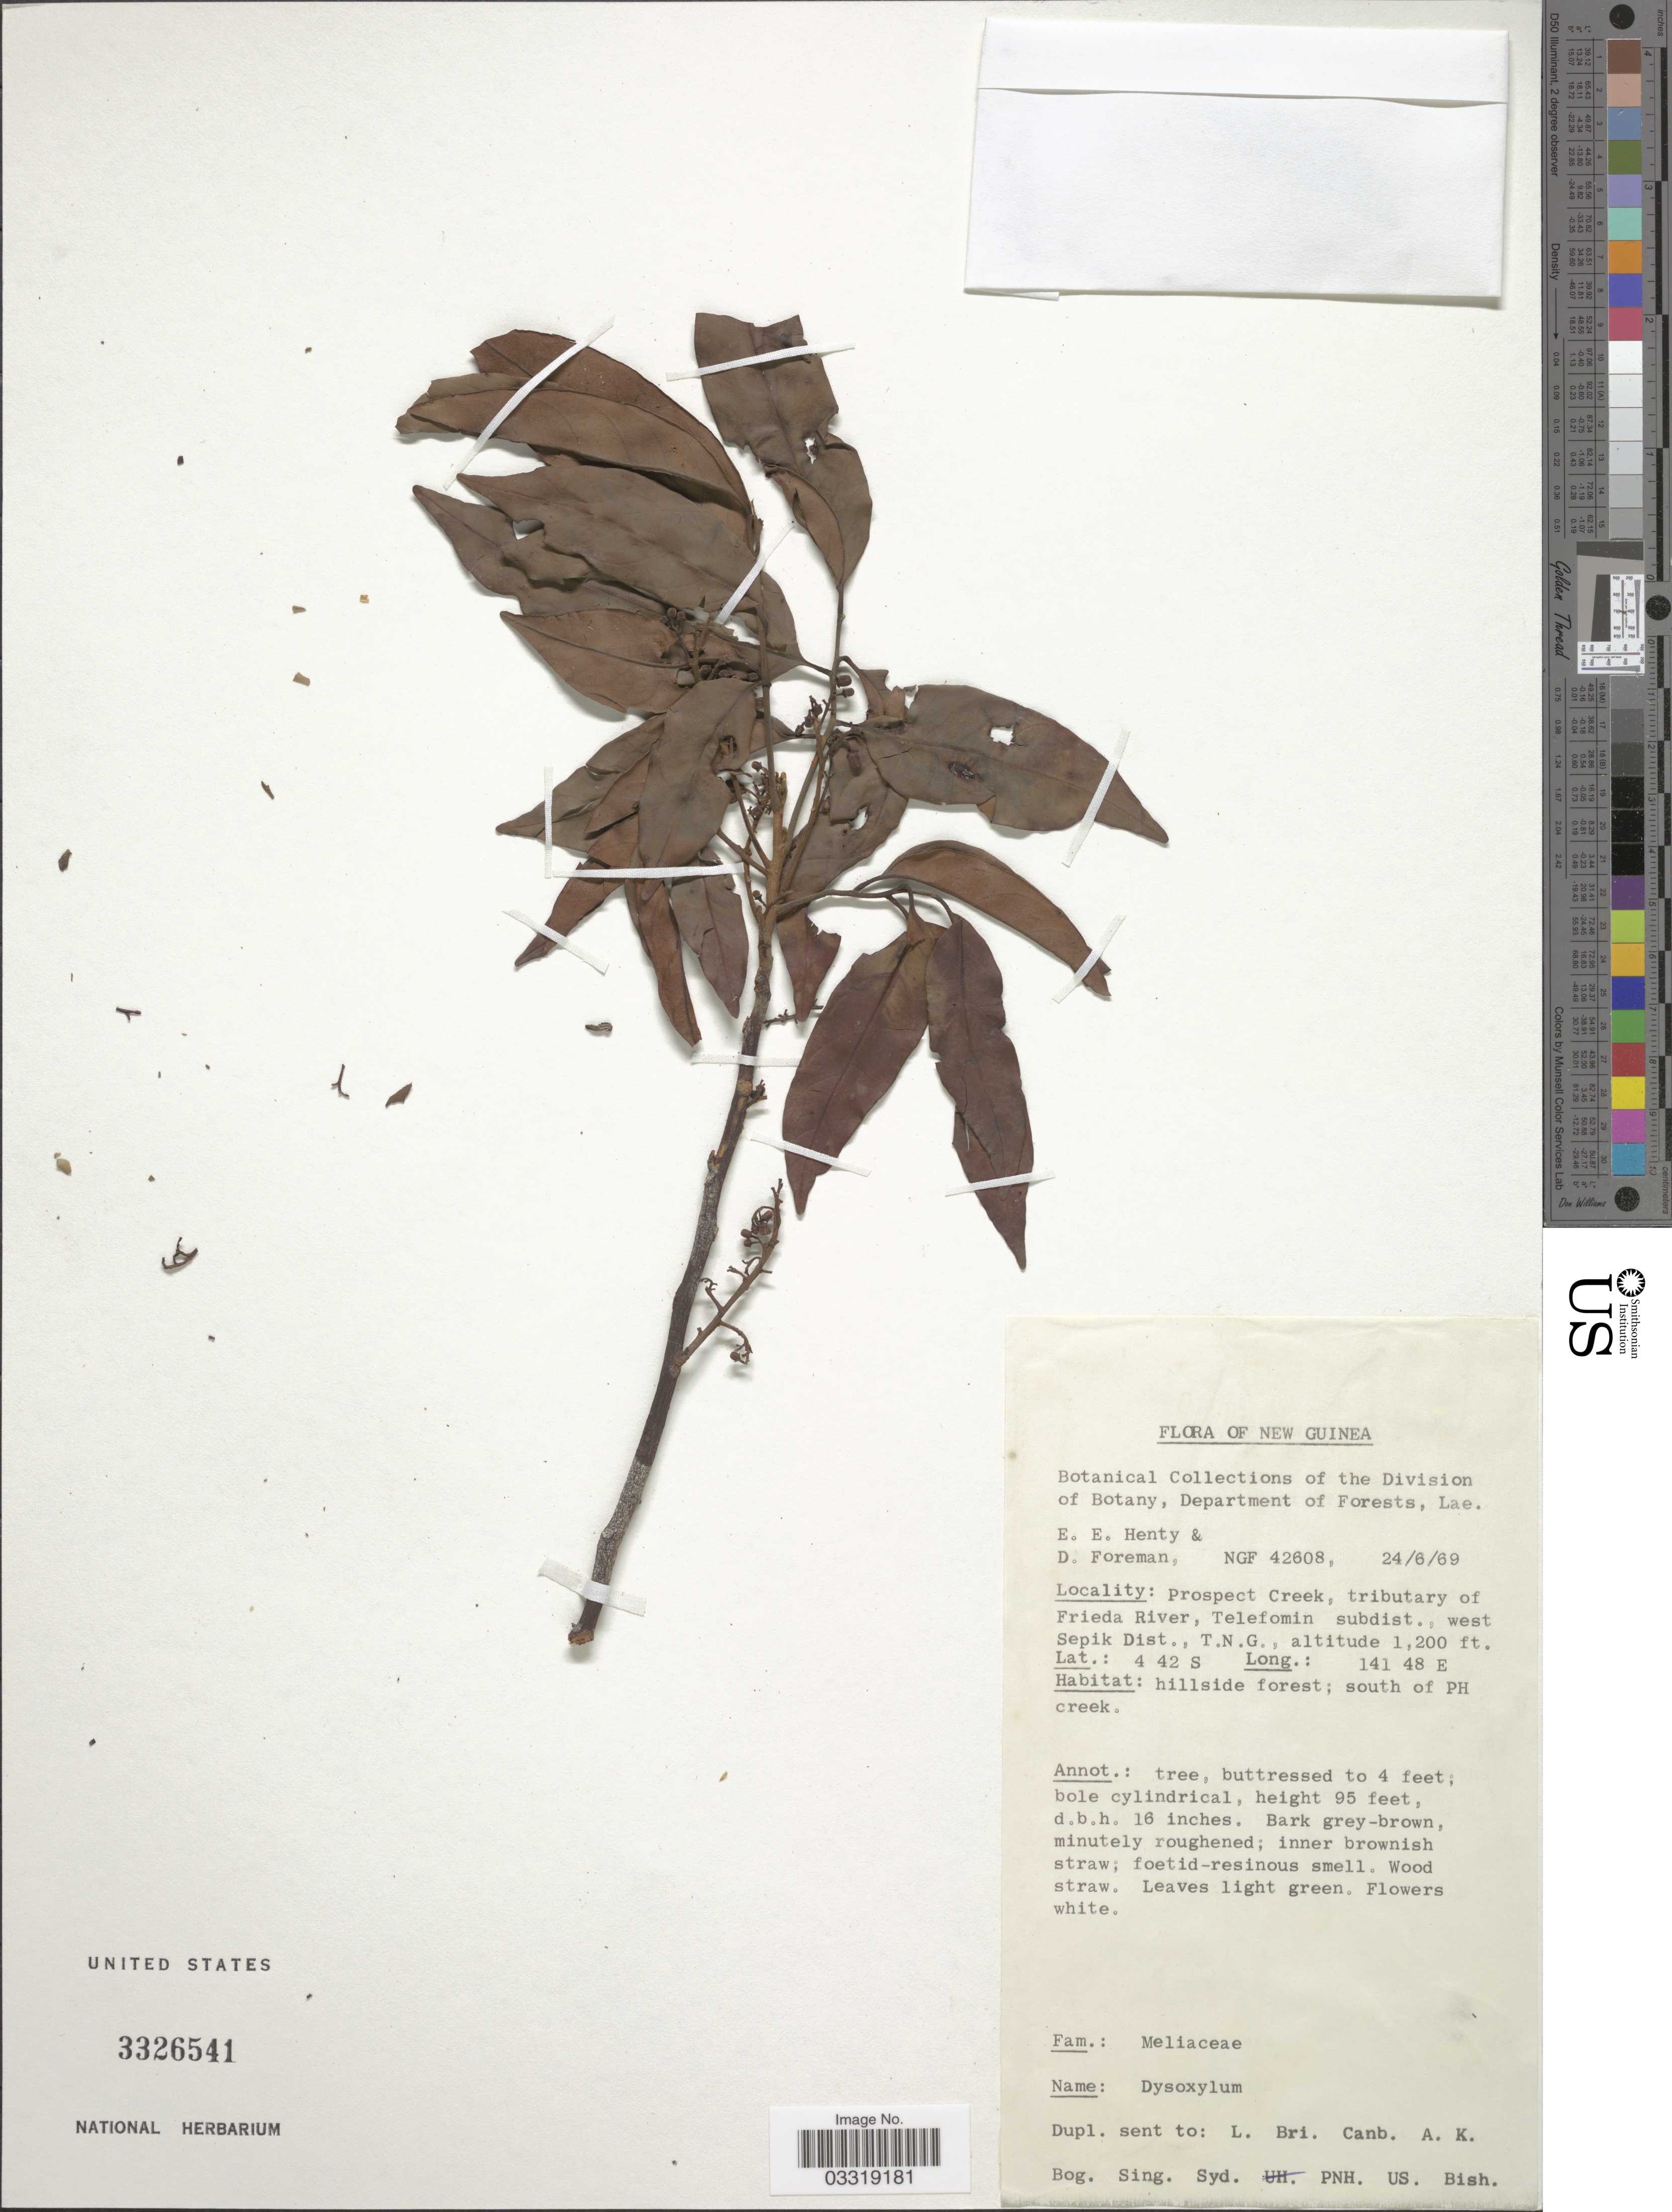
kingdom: Plantae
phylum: Tracheophyta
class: Magnoliopsida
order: Sapindales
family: Meliaceae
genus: Prasoxylon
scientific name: Prasoxylon alliaceum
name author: (Blume) M. Roem.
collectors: E. Henty & D. Foreman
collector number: NGF 42608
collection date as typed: Transcribed d/m/y: 24/6/69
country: Papua New Guinea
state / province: Sandaun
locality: New Guinea. Prospect Creek, tributary of Frieda River, Telefomin subdist., west Sepik Dist., T.N.G.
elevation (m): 366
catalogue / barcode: US 3326541